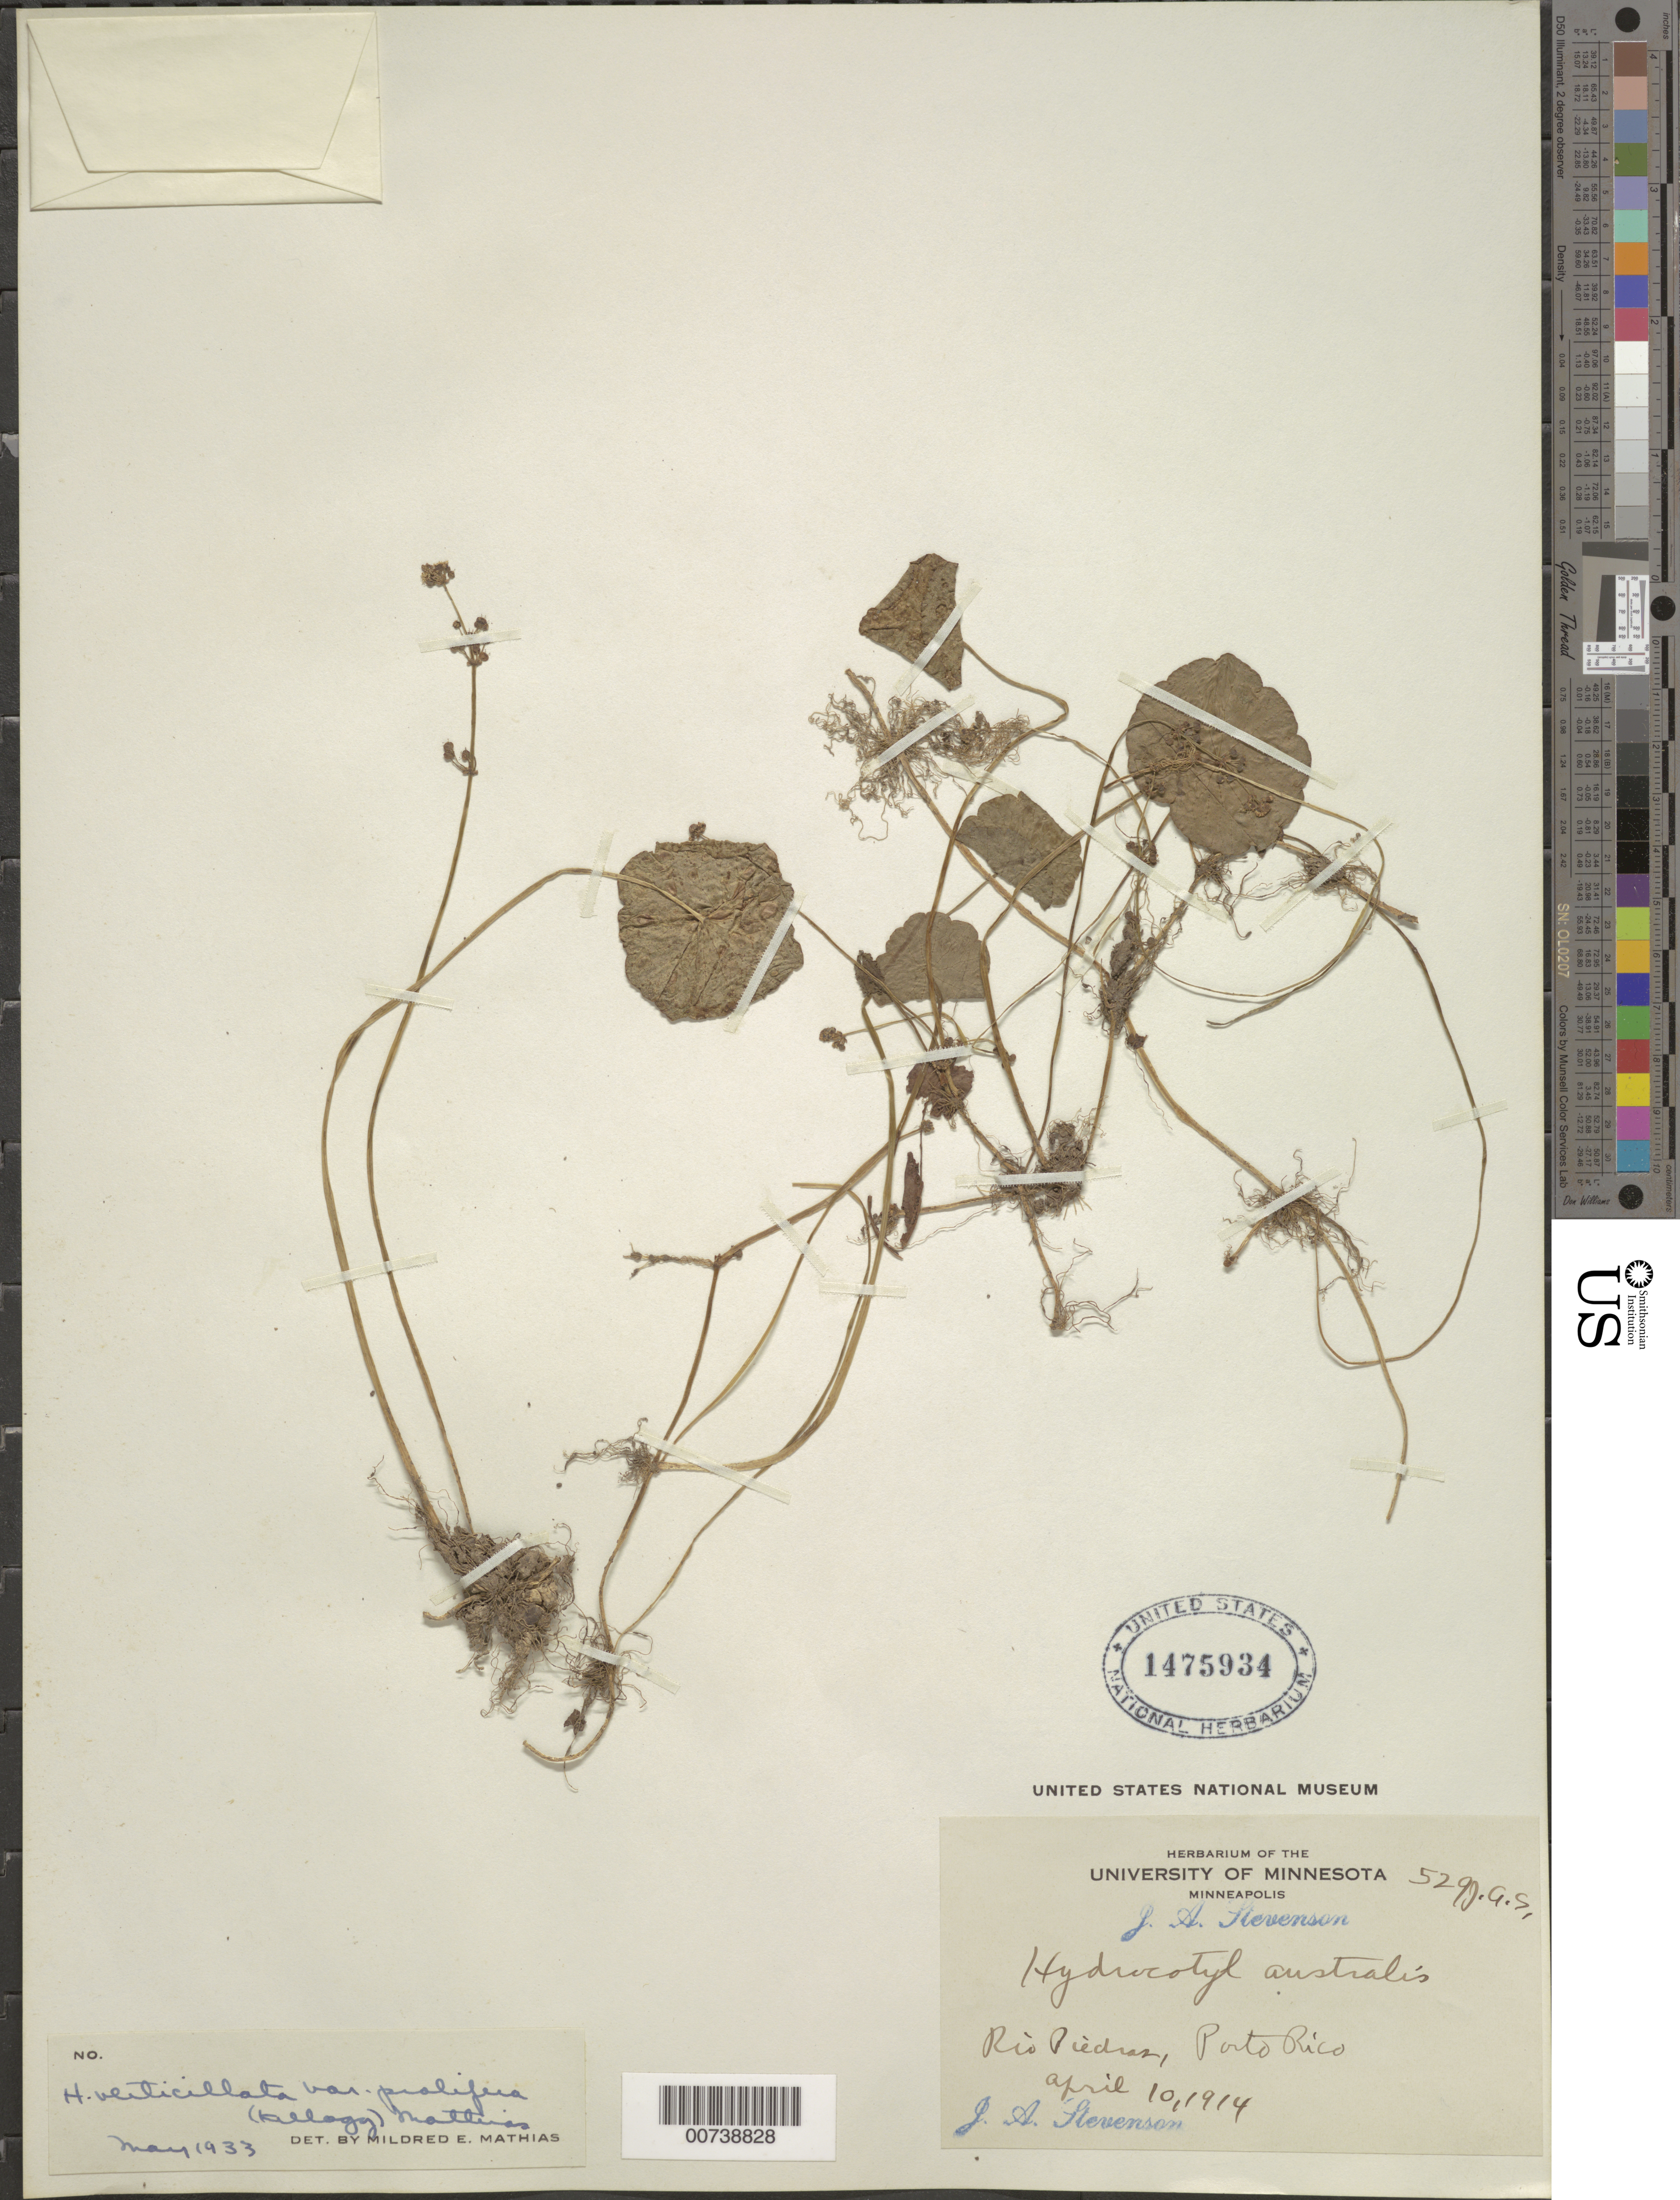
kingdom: Plantae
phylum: Tracheophyta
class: Magnoliopsida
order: Apiales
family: Araliaceae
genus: Hydrocotyle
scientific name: Hydrocotyle verticillata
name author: Thunb.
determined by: Mathias, M. E.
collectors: J. Stevenson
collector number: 529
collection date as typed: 10 Apr 1914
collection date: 1914-04-10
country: Puerto Rico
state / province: San Juan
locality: Rio Piedras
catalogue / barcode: US 1475934